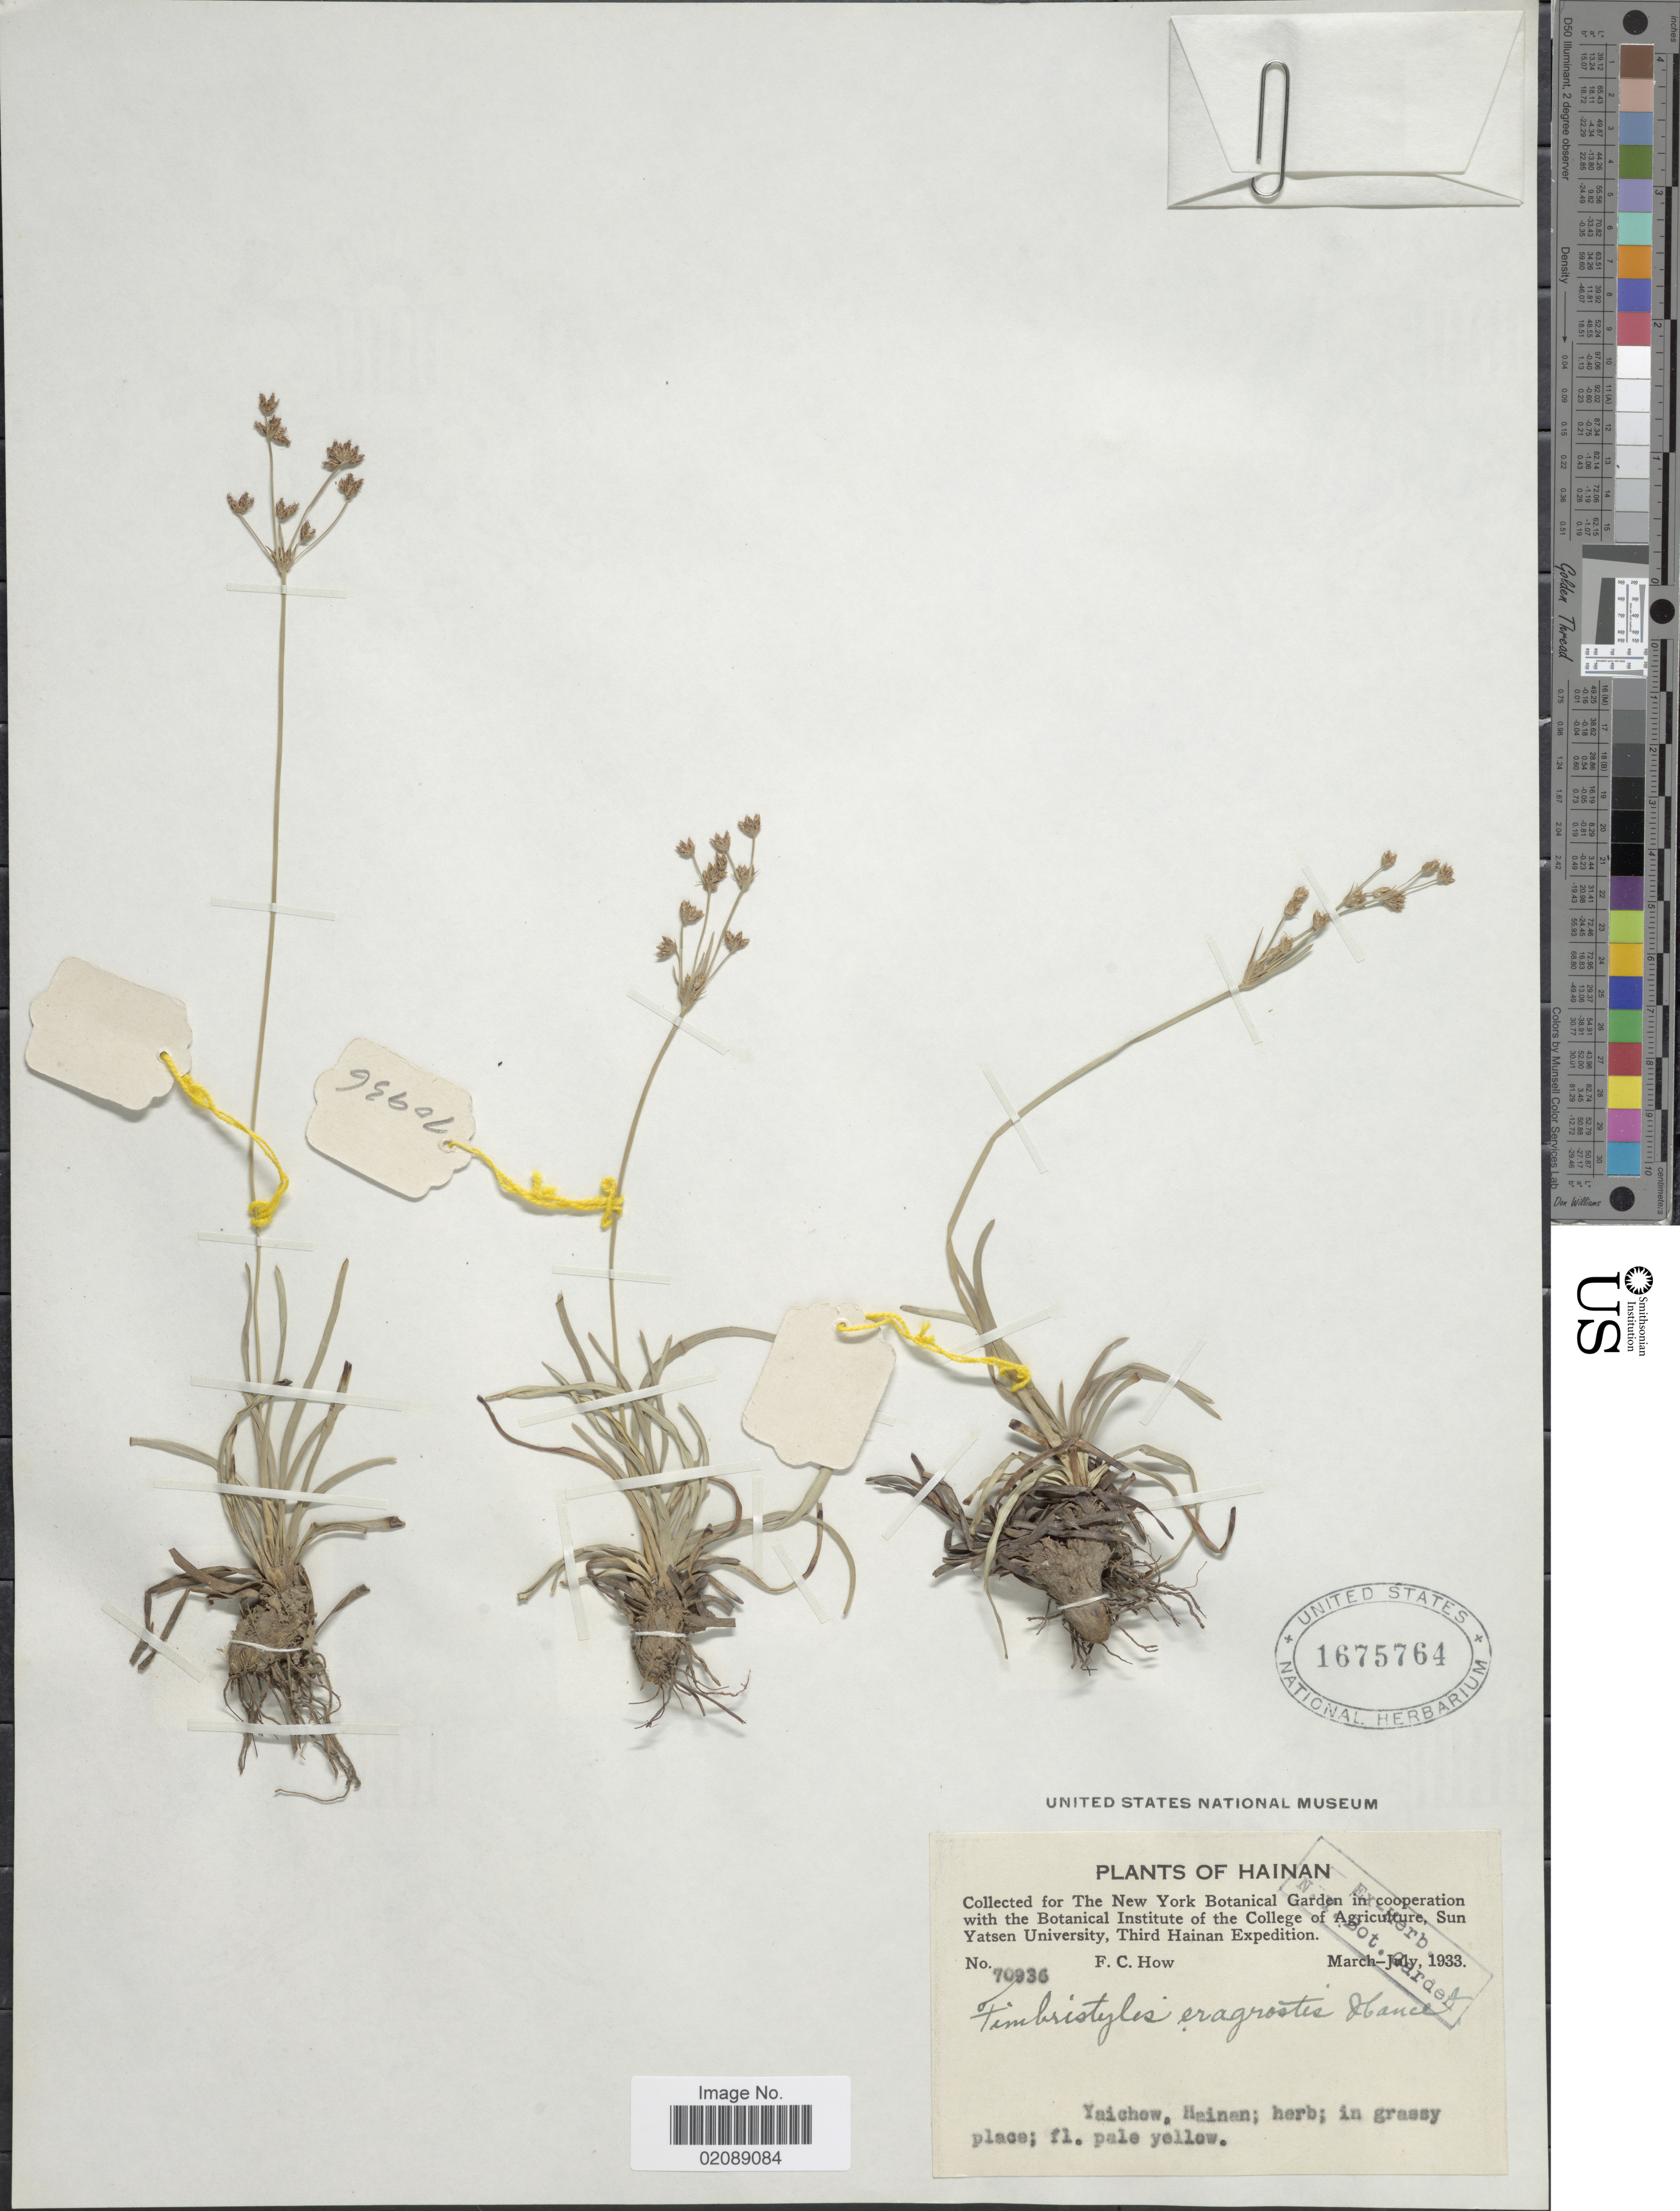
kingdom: Plantae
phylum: Tracheophyta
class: Liliopsida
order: Poales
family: Cyperaceae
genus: Fimbristylis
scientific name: Fimbristylis eragrostis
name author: (Nees) Hance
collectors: F. C. How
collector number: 70936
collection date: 1933-03/1933-07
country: China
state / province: Hainan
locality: Yaichow, Hainan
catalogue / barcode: US 1675764